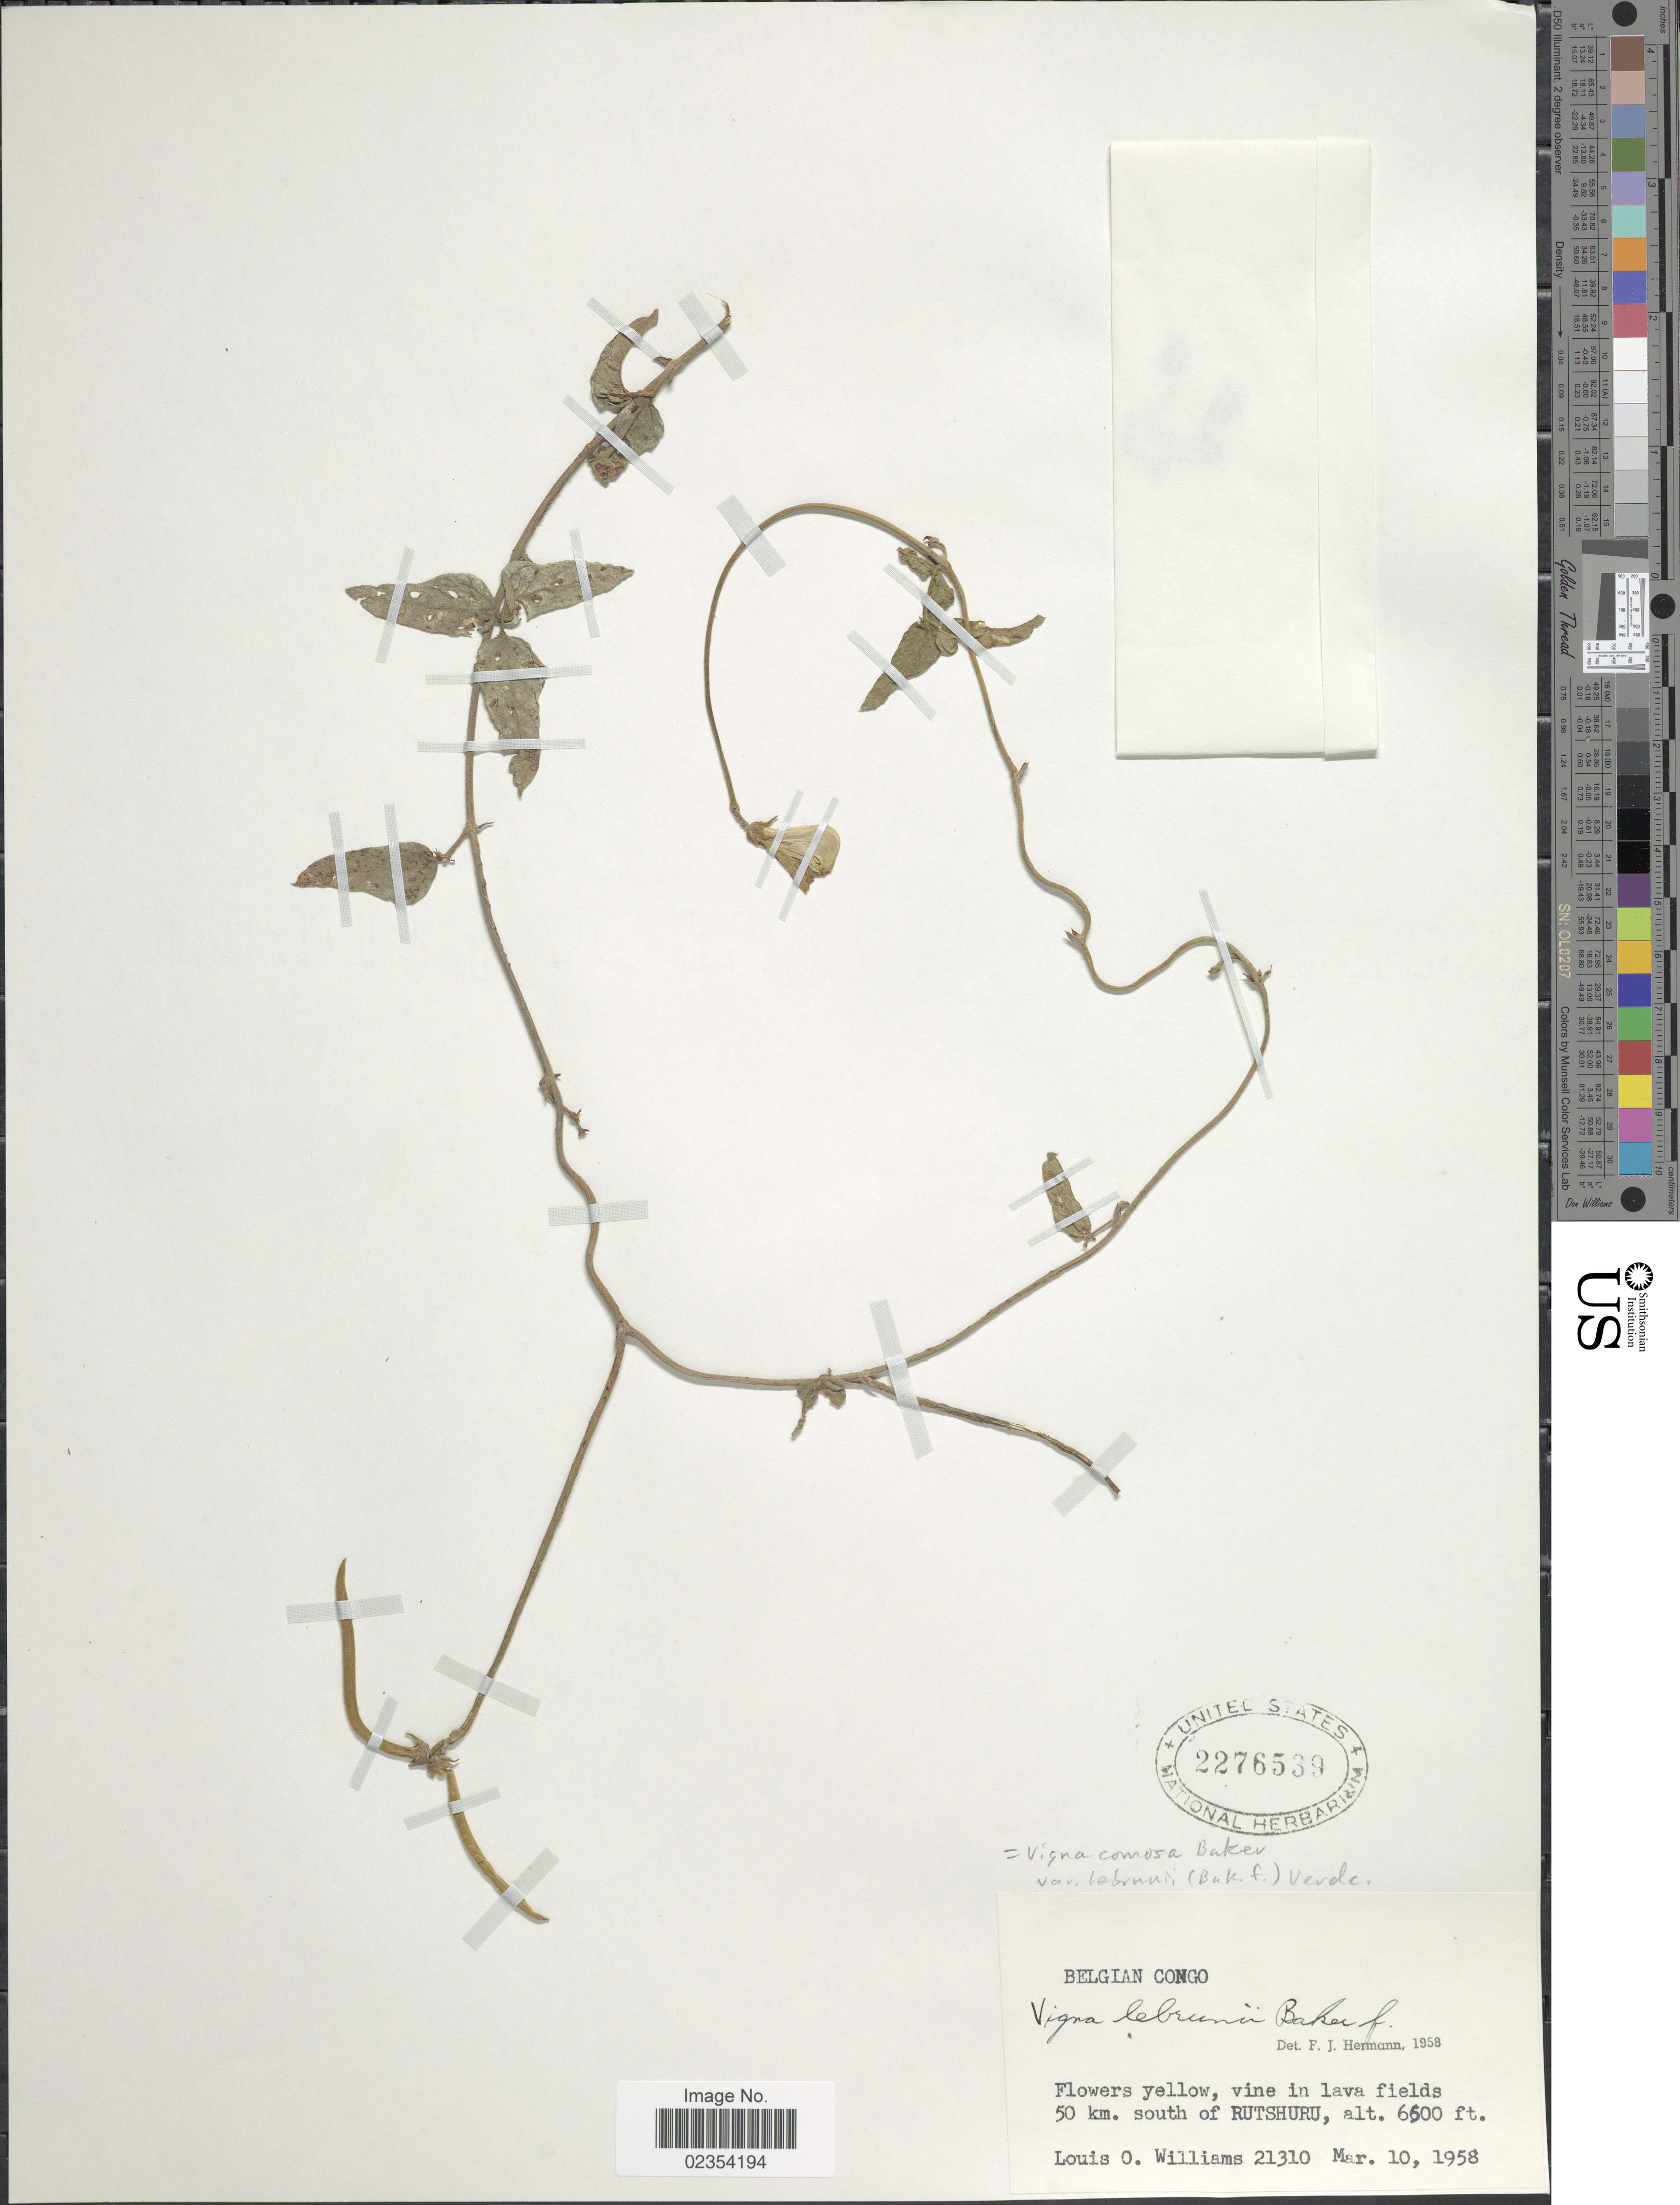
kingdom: Plantae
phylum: Tracheophyta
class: Magnoliopsida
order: Fabales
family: Fabaceae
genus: Vigna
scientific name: Vigna comosa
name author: Baker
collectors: L. O. Williams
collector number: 21310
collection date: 1958-03-10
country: Congo, Democratic Republic of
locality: Belgian Congo, in lava fields 50 km. south of Rutshuru.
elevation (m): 2012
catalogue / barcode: US 2276539